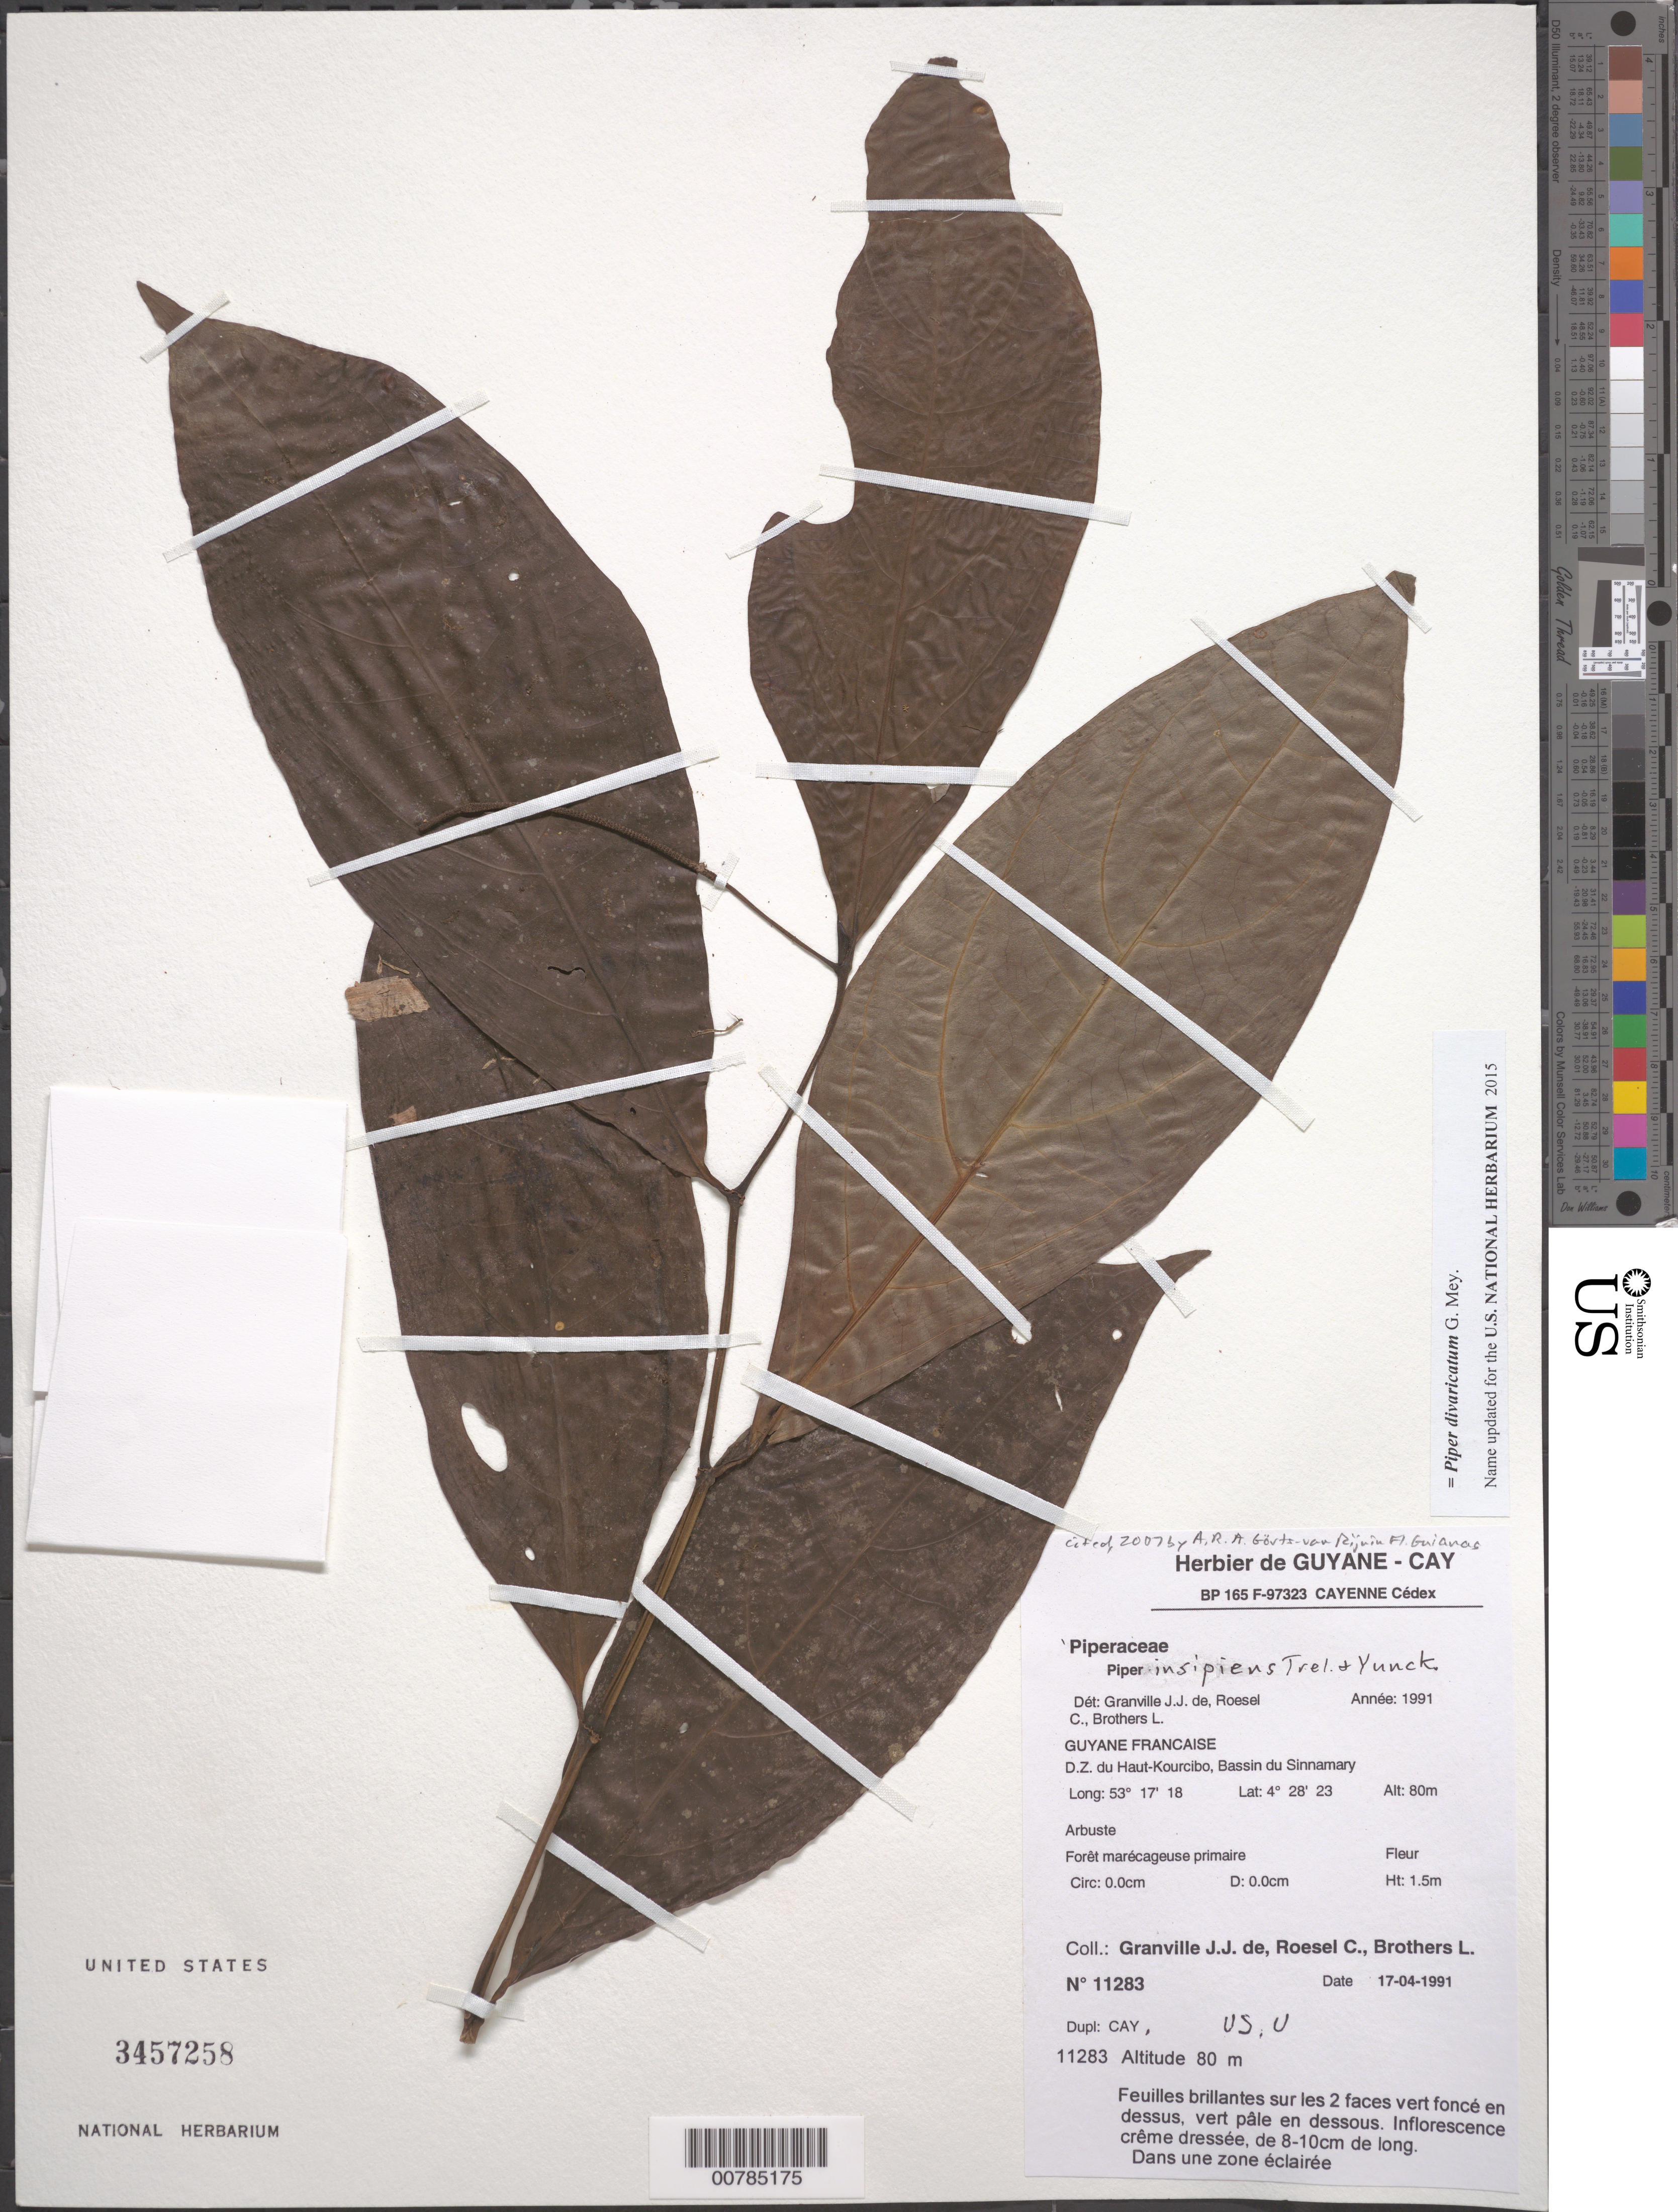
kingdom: Plantae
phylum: Tracheophyta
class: Magnoliopsida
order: Piperales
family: Piperaceae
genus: Peperomia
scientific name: Peperomia sp.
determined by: Granville, J. J.; Roesel, C. S.; Brothers, Leslie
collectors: J.-J. de Granville, C. S. Roesel & L. Brothers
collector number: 11283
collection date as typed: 17-Apr-91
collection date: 1991-04-17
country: French Guiana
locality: D.Z. du Haut-Kourcibo, Bassin du Sinnamary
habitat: Primary marshy forest; in a patch of light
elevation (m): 80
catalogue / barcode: US 3457258